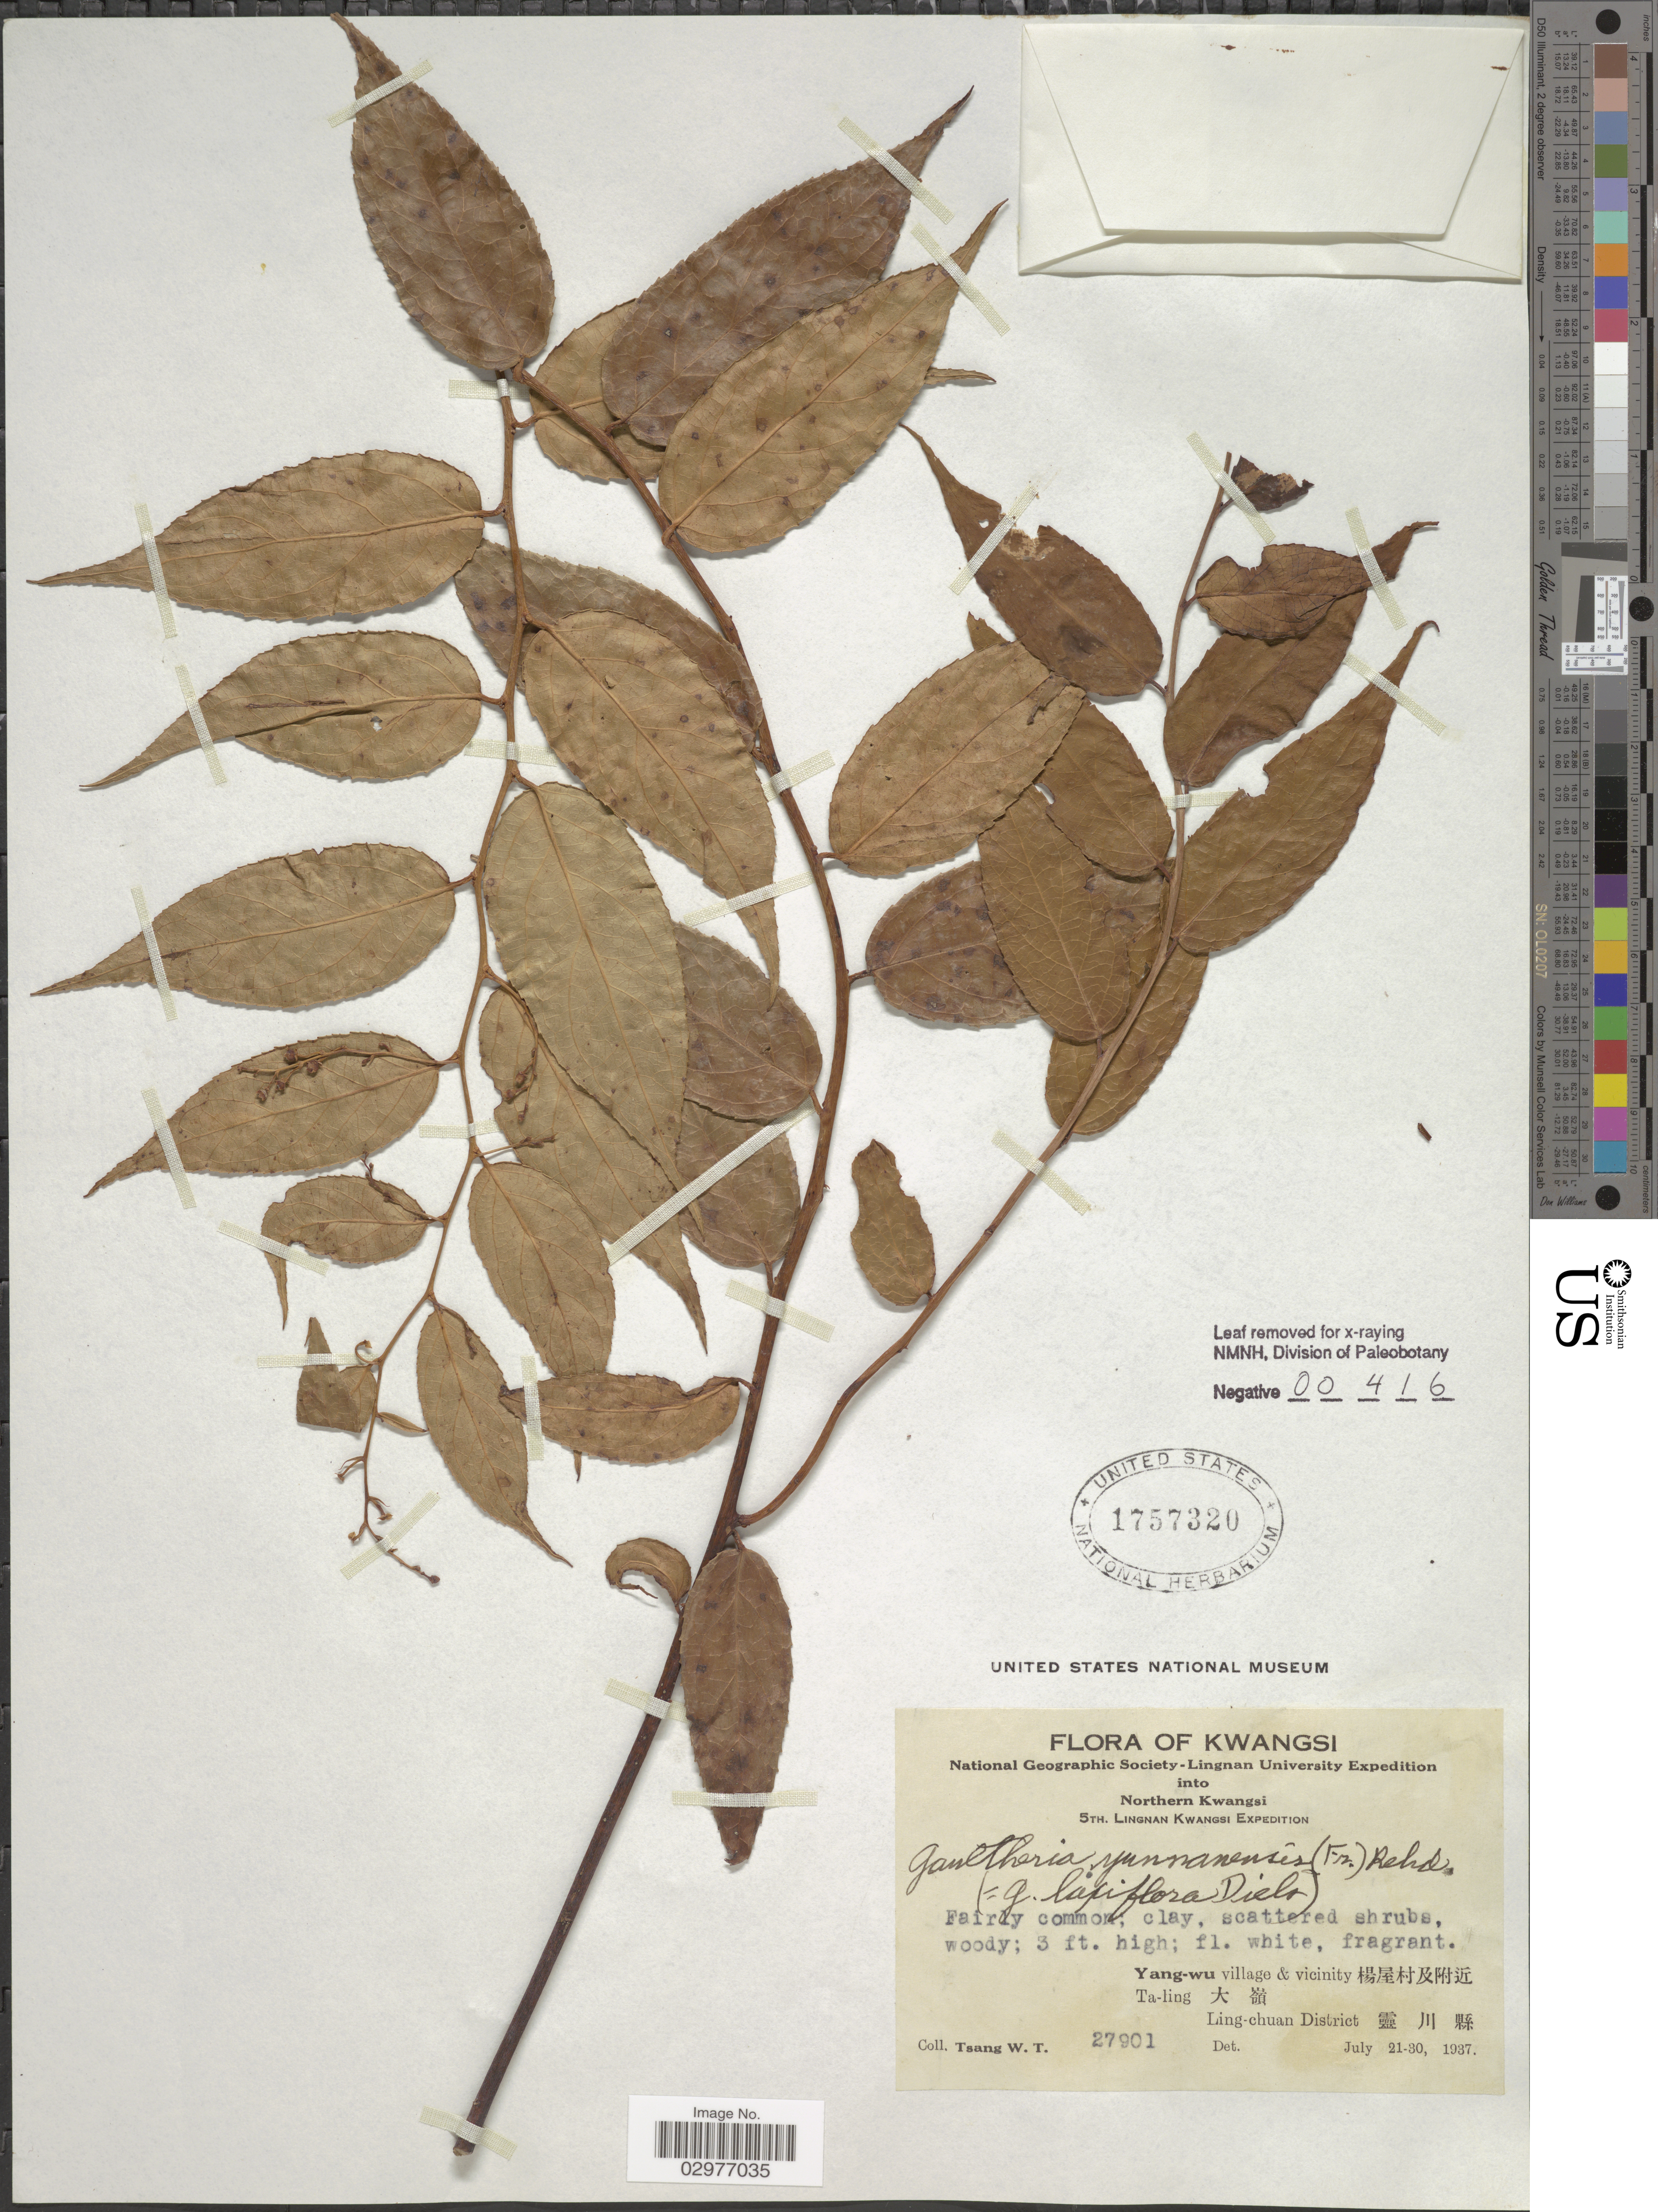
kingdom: Plantae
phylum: Tracheophyta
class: Magnoliopsida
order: Ericales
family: Ericaceae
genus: Gaultheria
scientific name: Gaultheria laxiflora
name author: Diels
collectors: W. T. Tsang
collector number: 27901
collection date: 1937-07-21/1937-07-30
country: China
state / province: Guangxi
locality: Northern Kwangsi. Yang-wu village & vicinity Ta-ling. Ling-chuan District.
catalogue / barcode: US 1757320